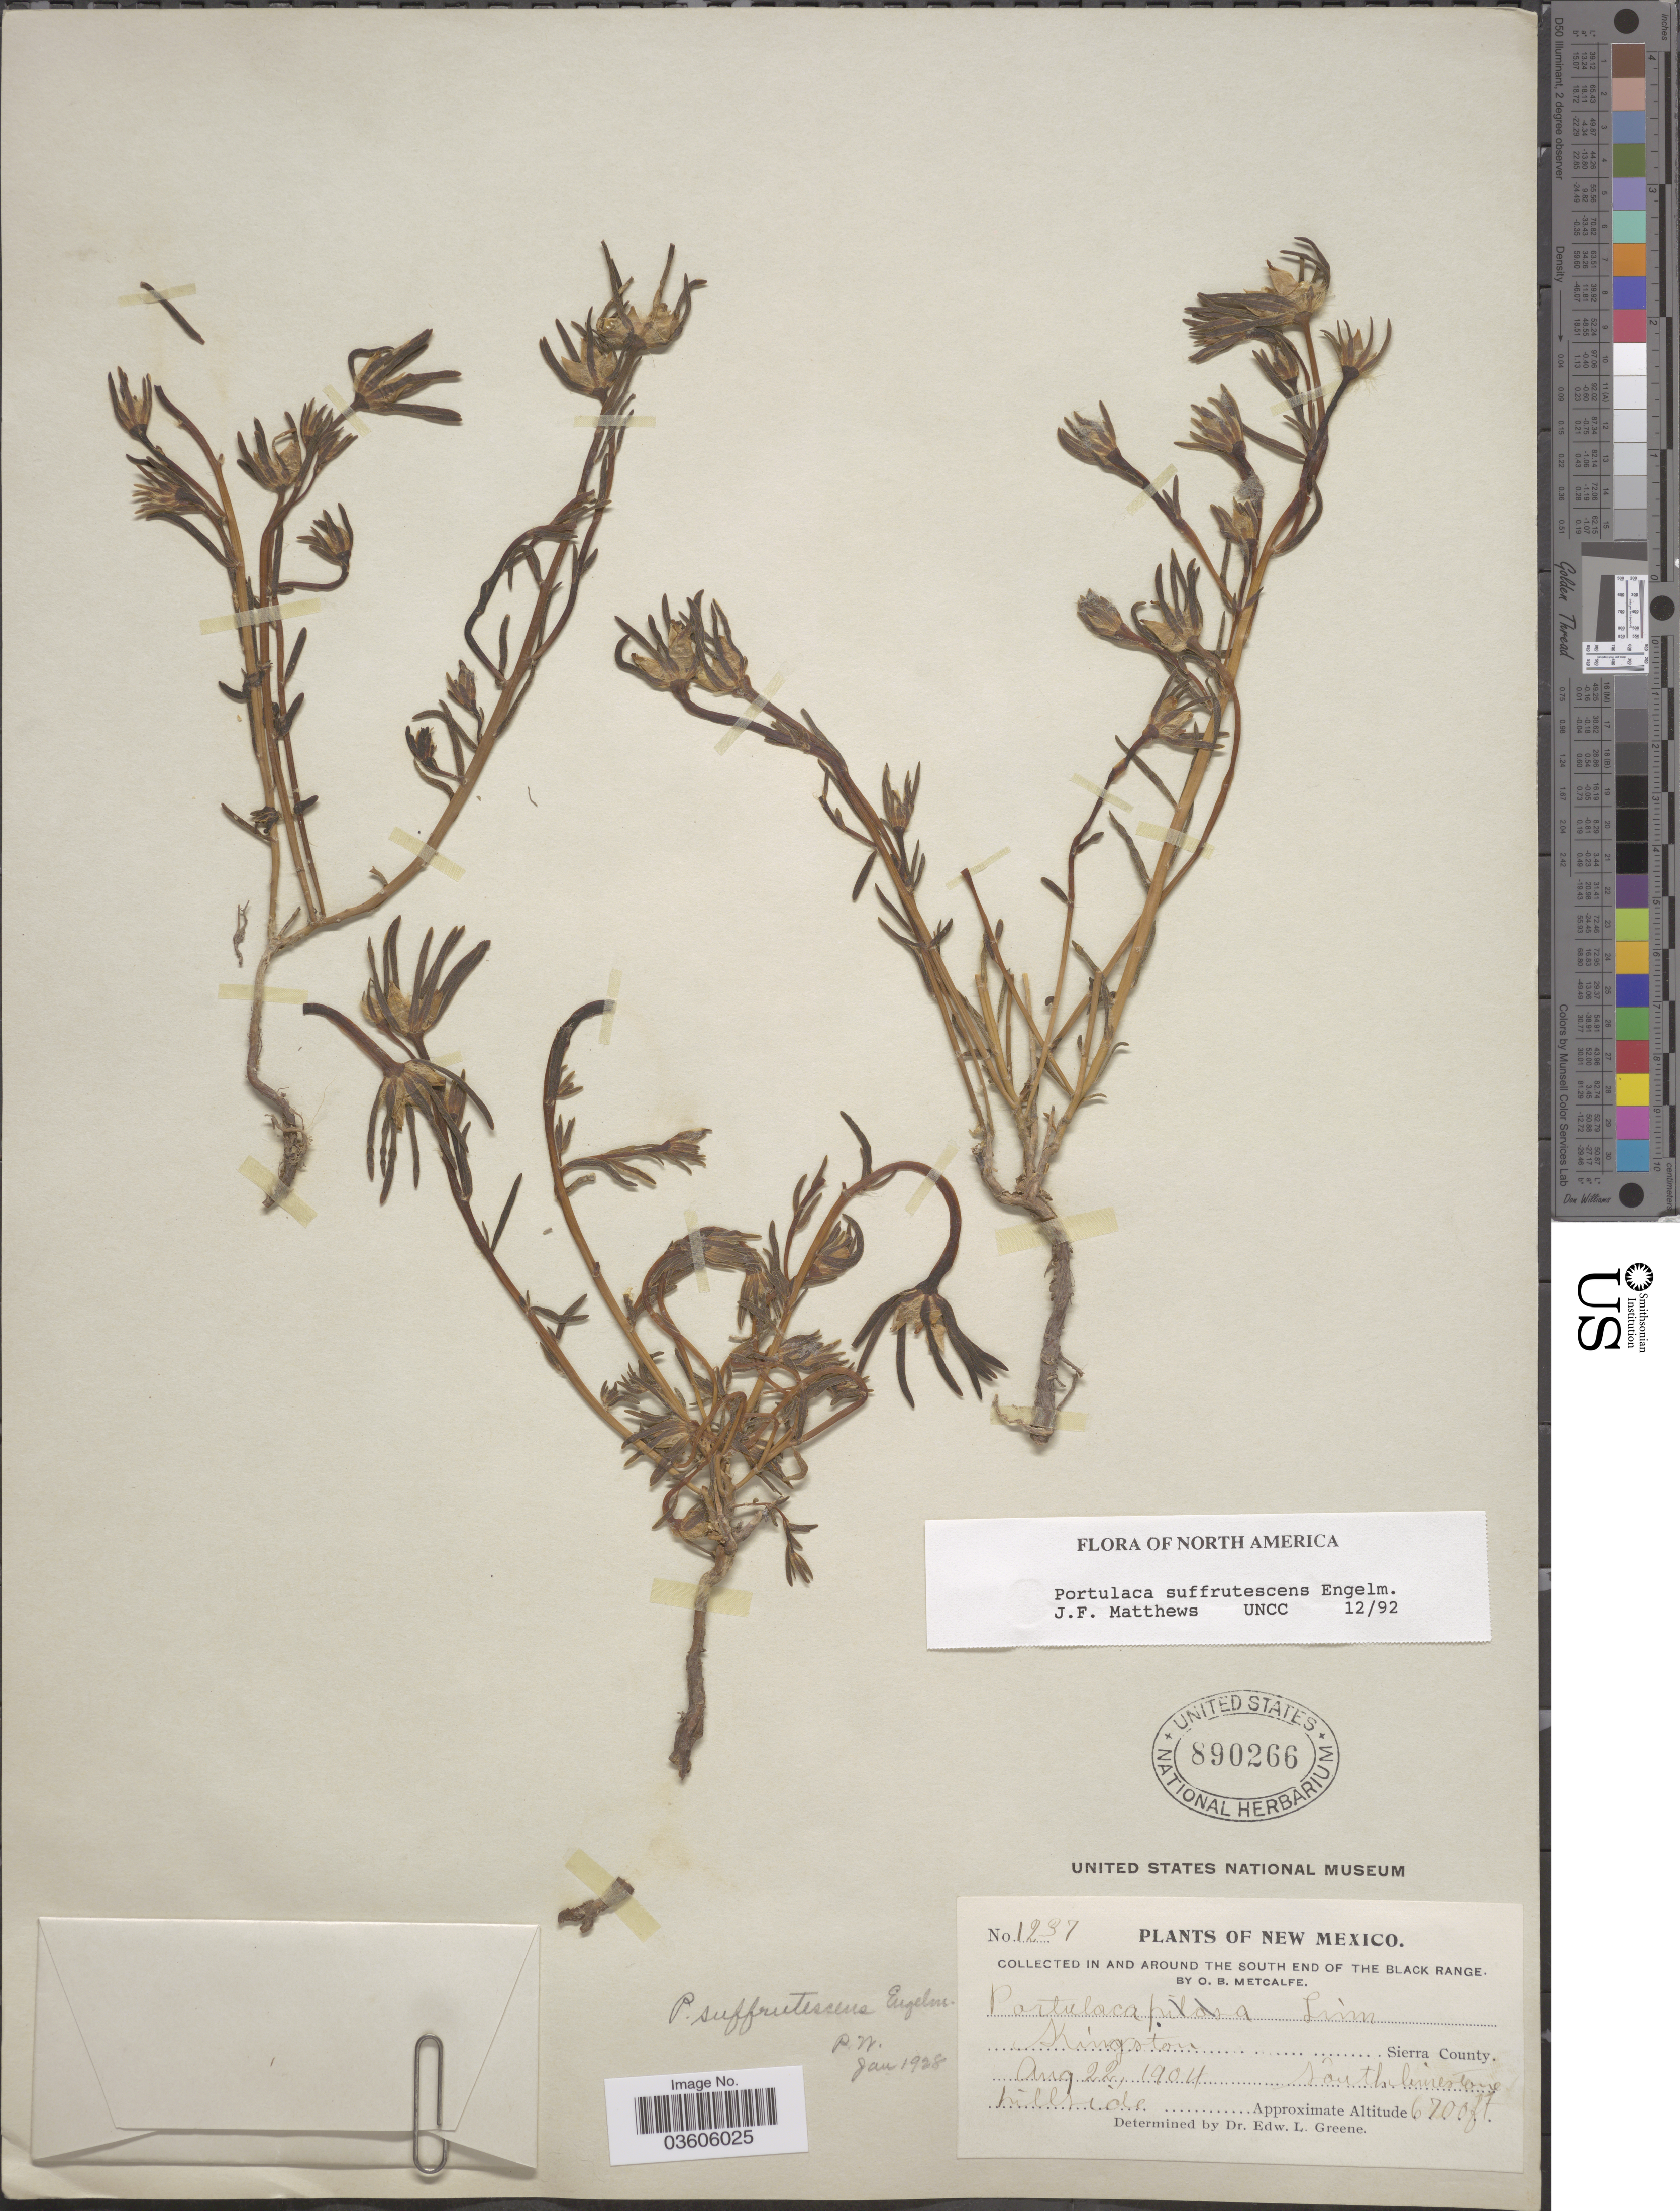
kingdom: Plantae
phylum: Tracheophyta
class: Magnoliopsida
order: Caryophyllales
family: Portulacaceae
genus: Portulaca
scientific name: Portulaca parvula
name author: A. Gray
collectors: O. B. Metcalfe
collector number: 1237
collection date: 1904-08-22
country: United States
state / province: New Mexico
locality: In and around the south end of the Black Range. Kingston. Sierra County.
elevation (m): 2042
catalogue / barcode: US 890266